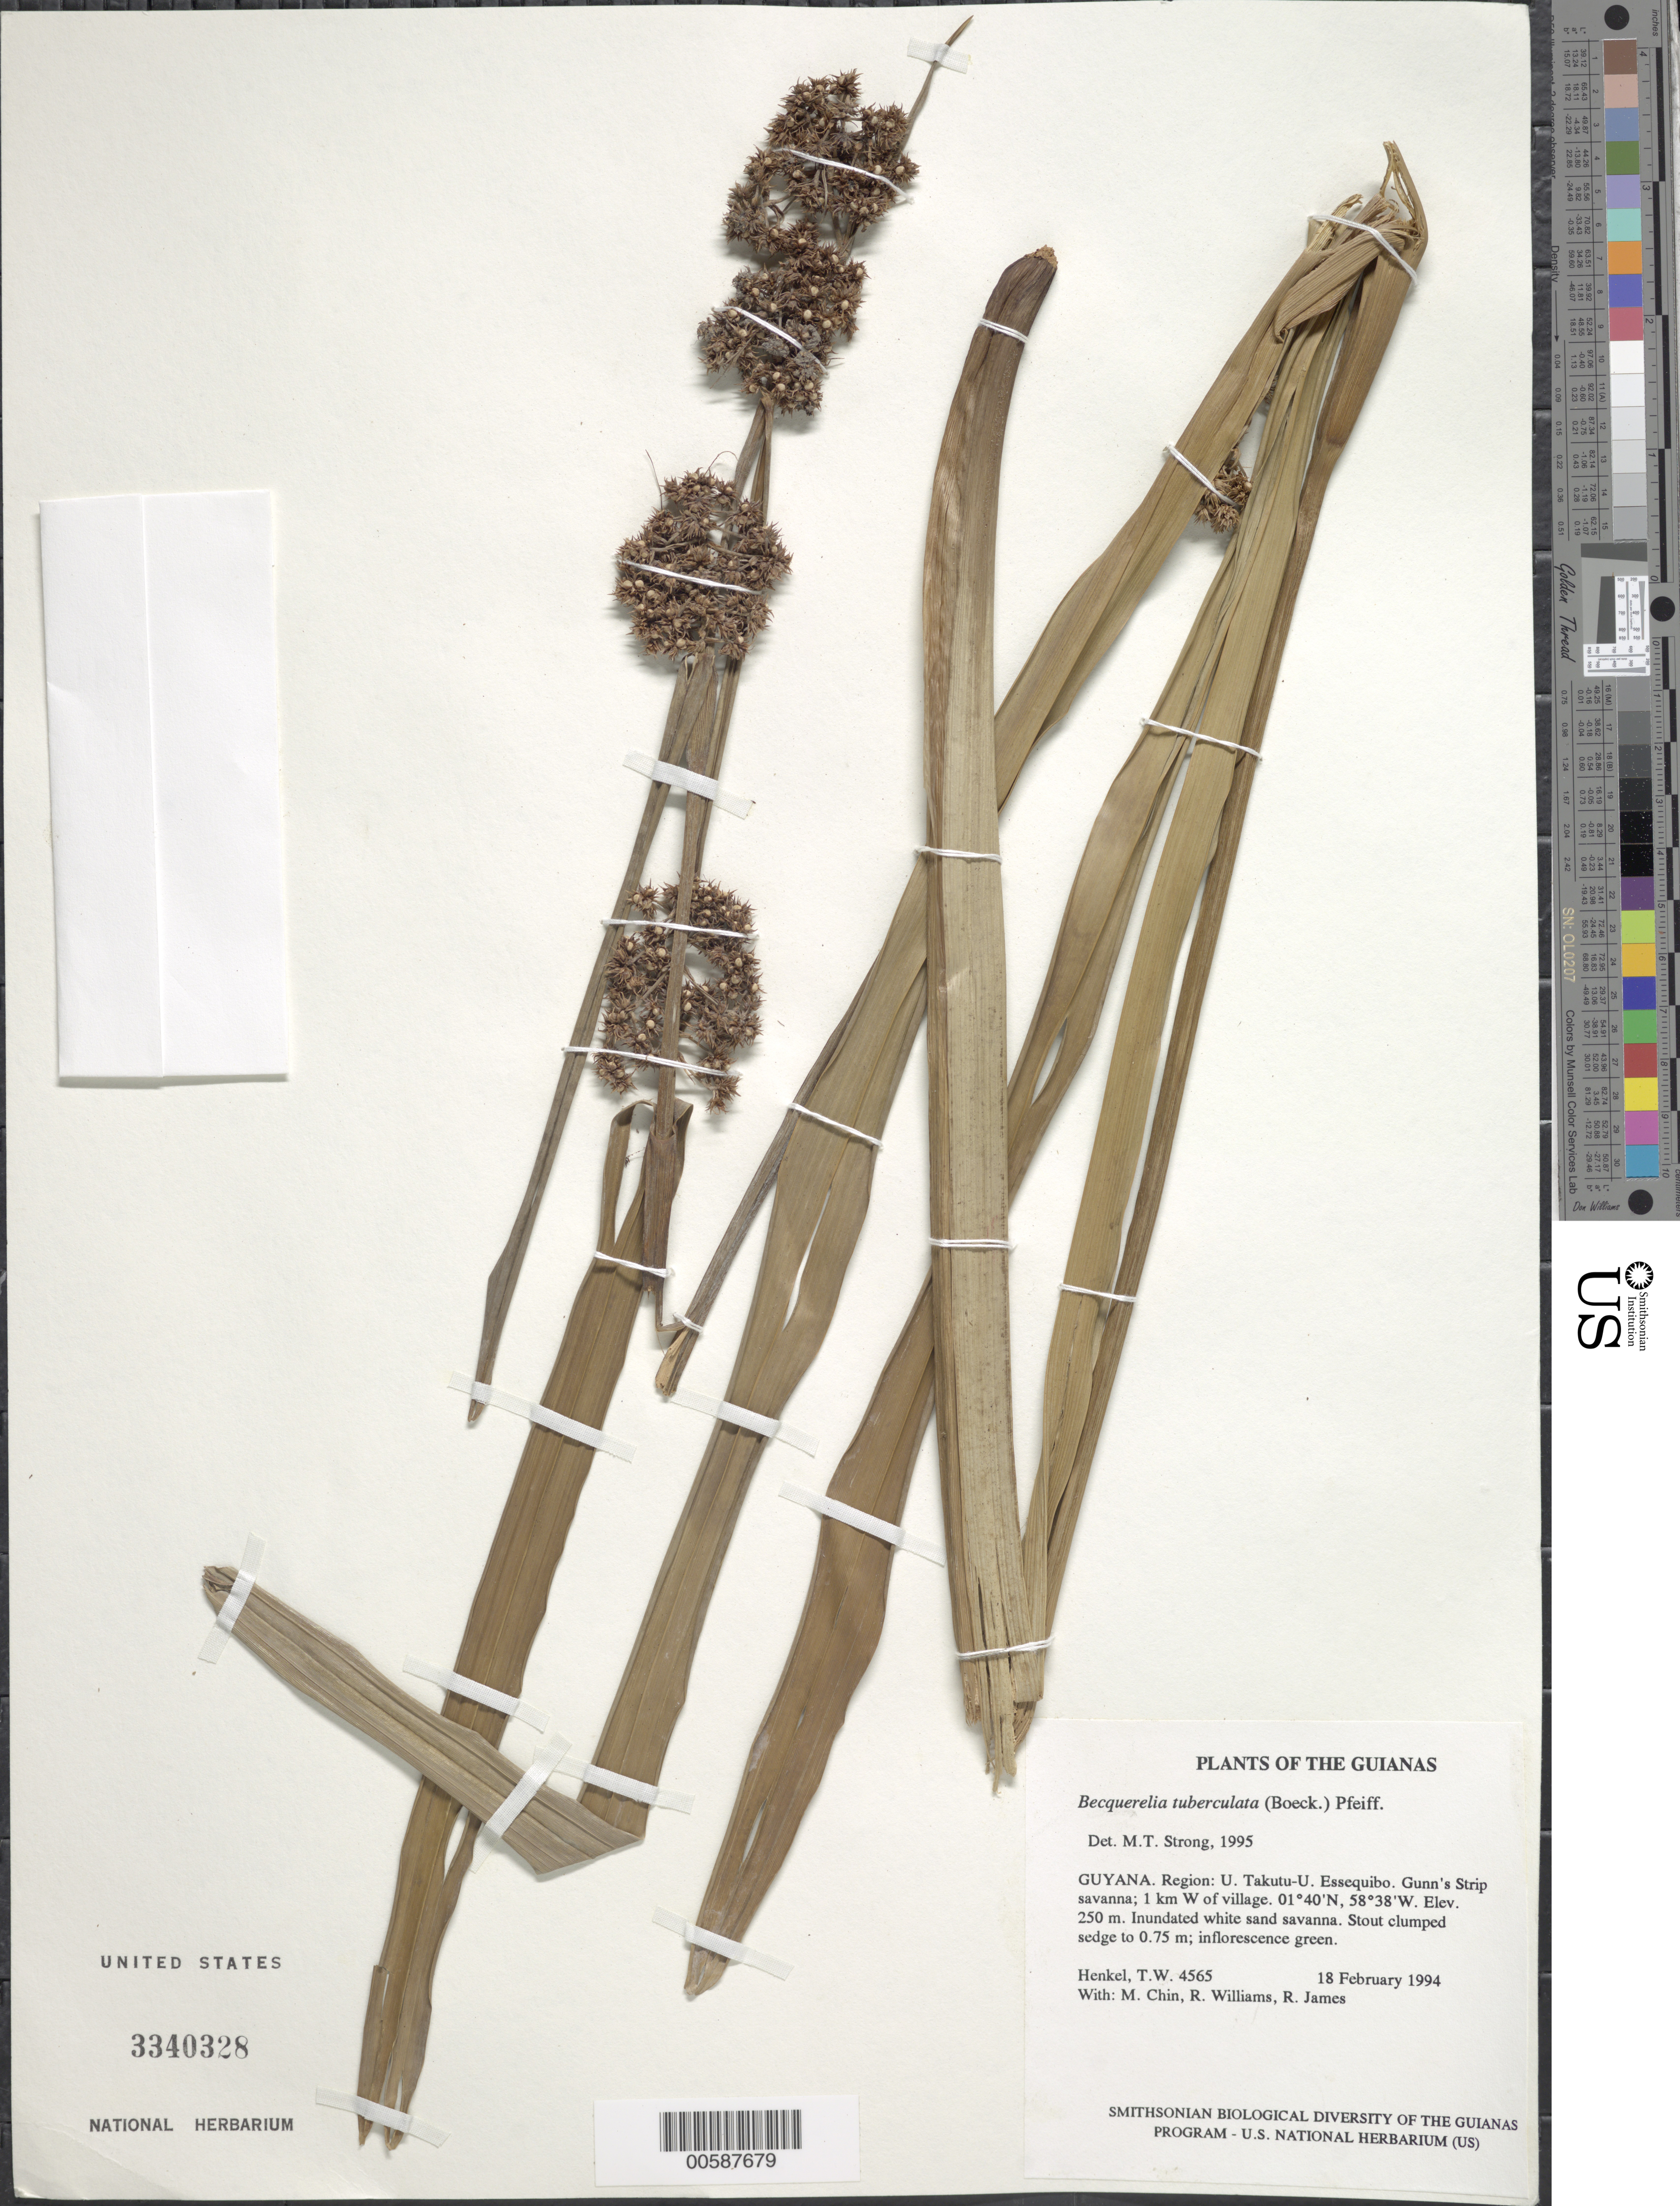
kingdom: Plantae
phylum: Tracheophyta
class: Liliopsida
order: Poales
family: Cyperaceae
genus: Becquerelia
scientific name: Becquerelia tuberculata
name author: (Boeckeler) Pfeiff.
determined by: Strong, M. T., (US), Smithsonian Institution - National Museum of Natural History (UNITED STATES)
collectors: T. Henkel, M. Chin, R. Williams & R. James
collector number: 4565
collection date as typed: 18 February 1994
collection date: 1994-02-18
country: Guyana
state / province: U. Takutu-U. Essequibo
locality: Gunn's Strip savanna; 1 km W of village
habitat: Inundated white sand savanna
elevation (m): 250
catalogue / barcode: US 3340328